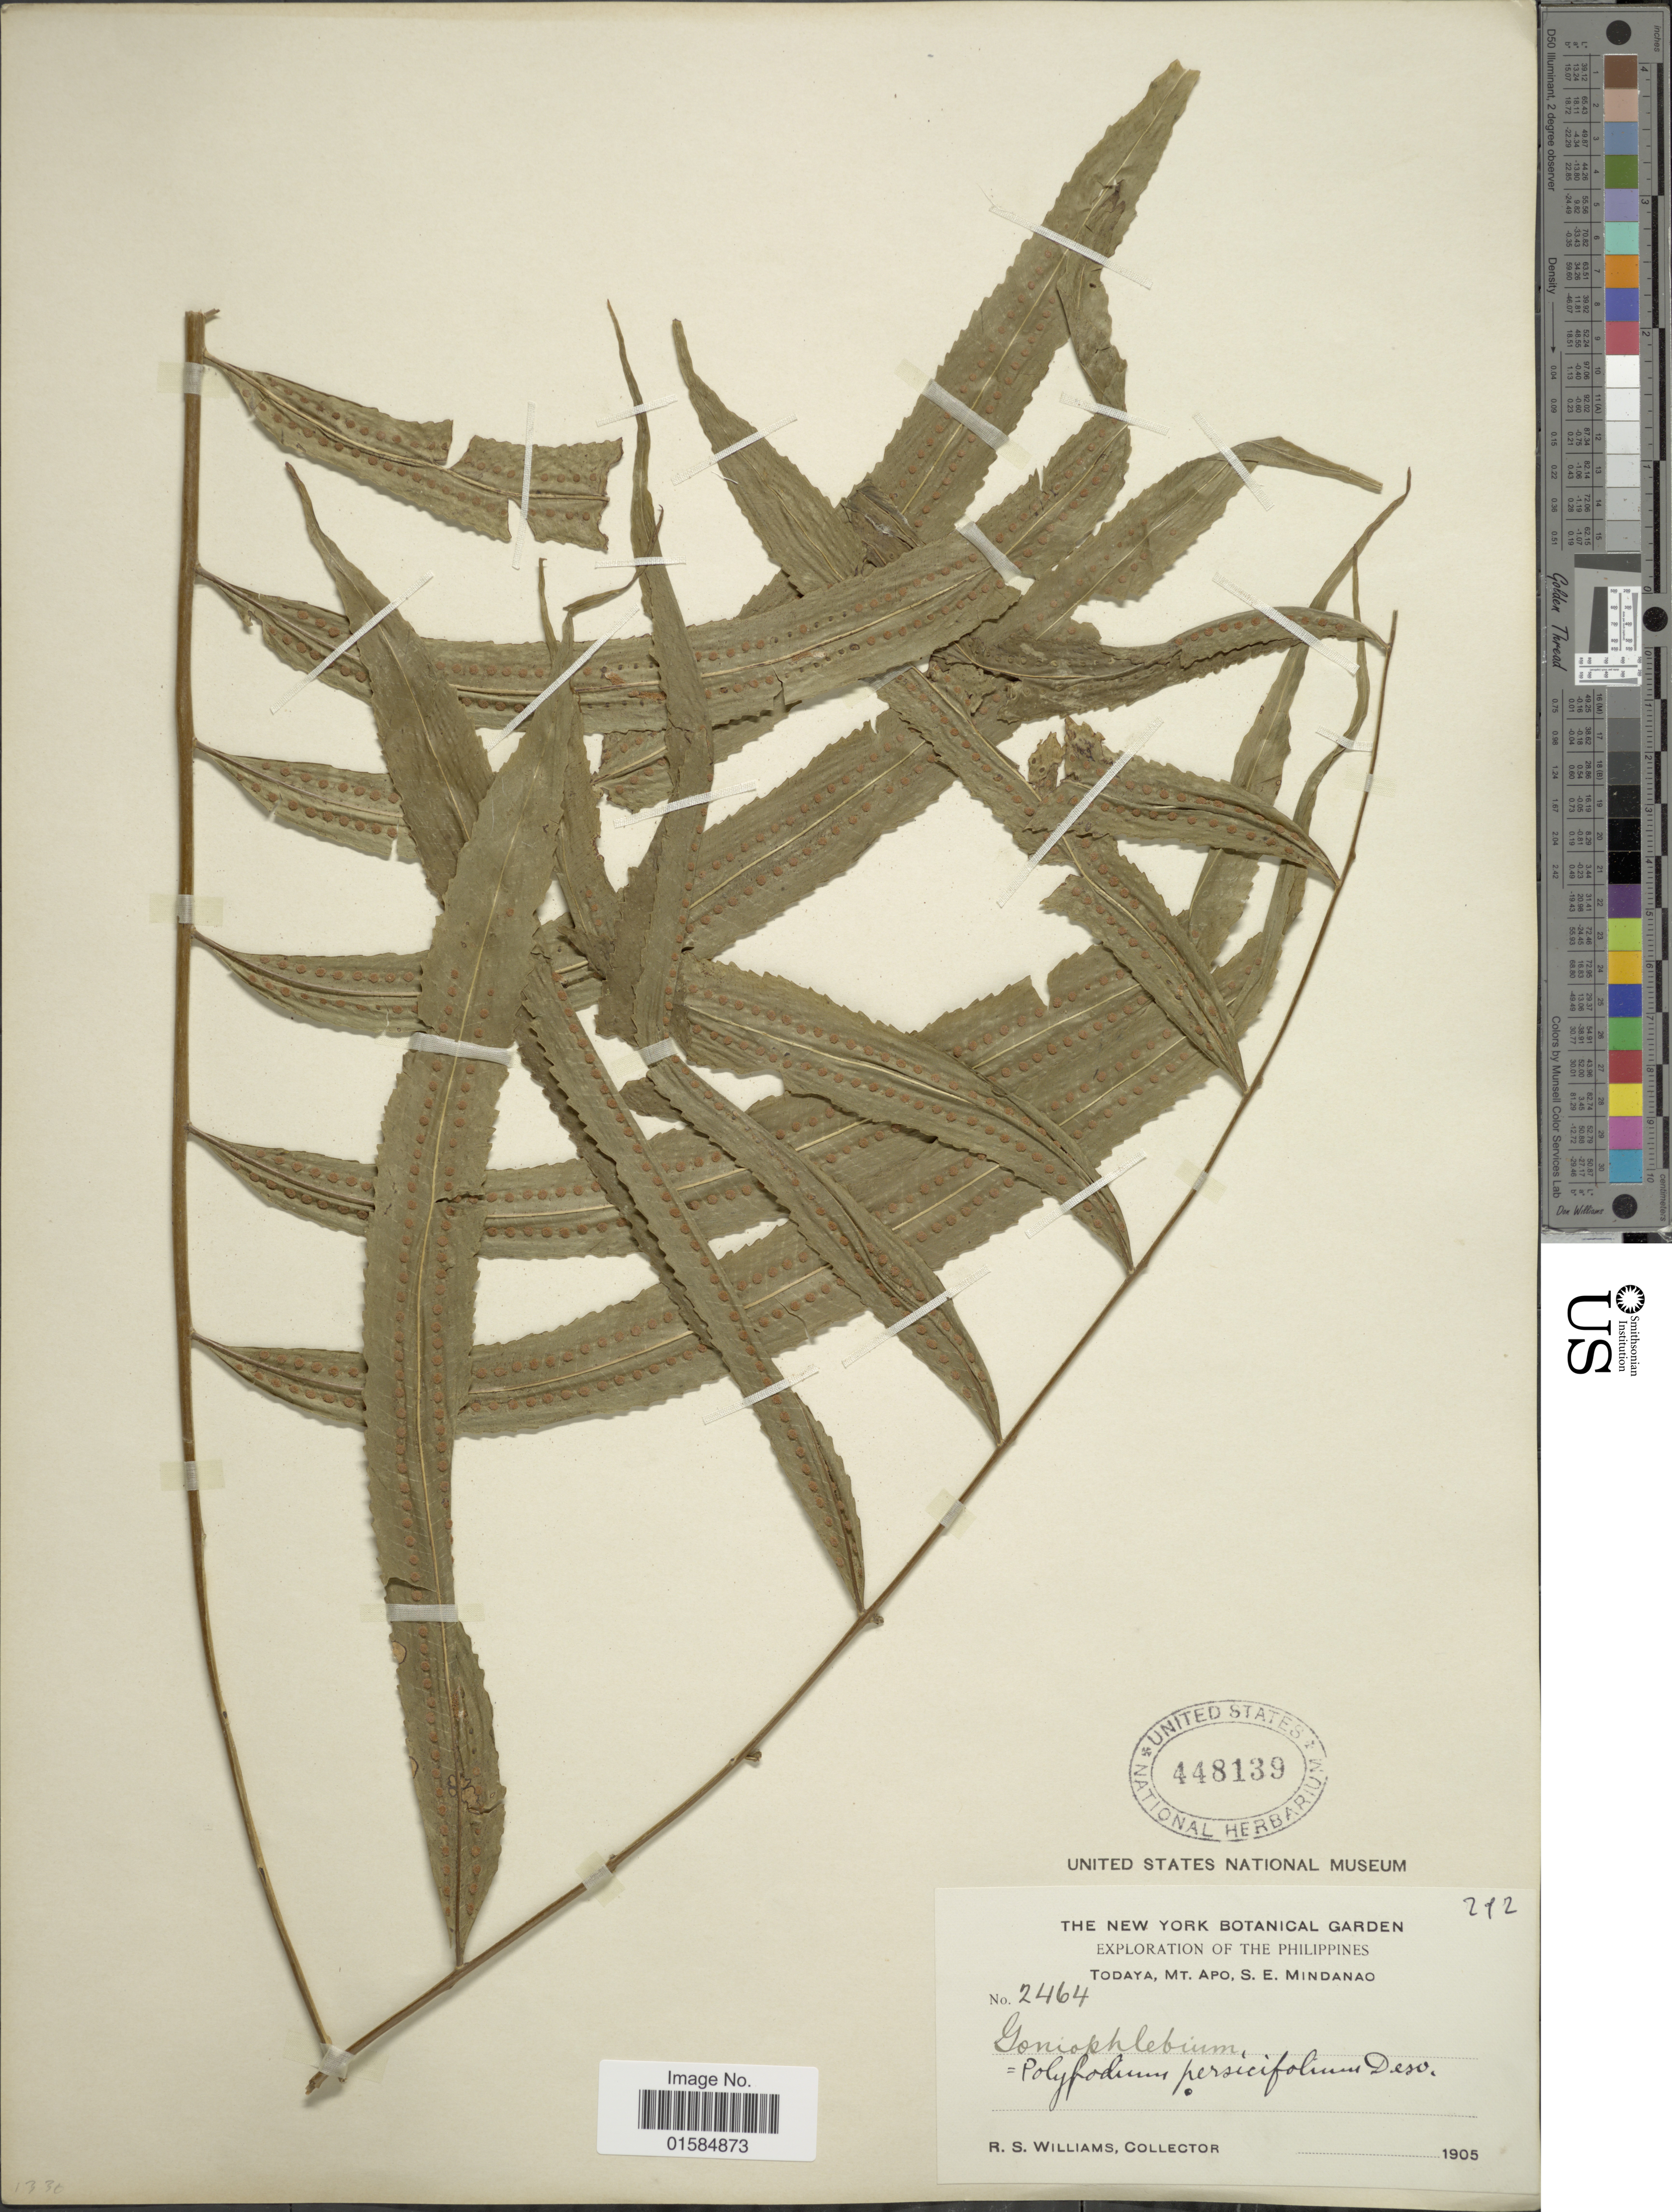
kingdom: Plantae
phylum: Tracheophyta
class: Polypodiopsida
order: Polypodiales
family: Polypodiaceae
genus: Goniophlebium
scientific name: Goniophlebium persicifolium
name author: (Desv.) Bedd.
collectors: R. S. Williams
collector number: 2464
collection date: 1905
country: Philippines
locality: Todaya, Mt. Apo, S. E. Mindanao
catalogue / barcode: US 448139